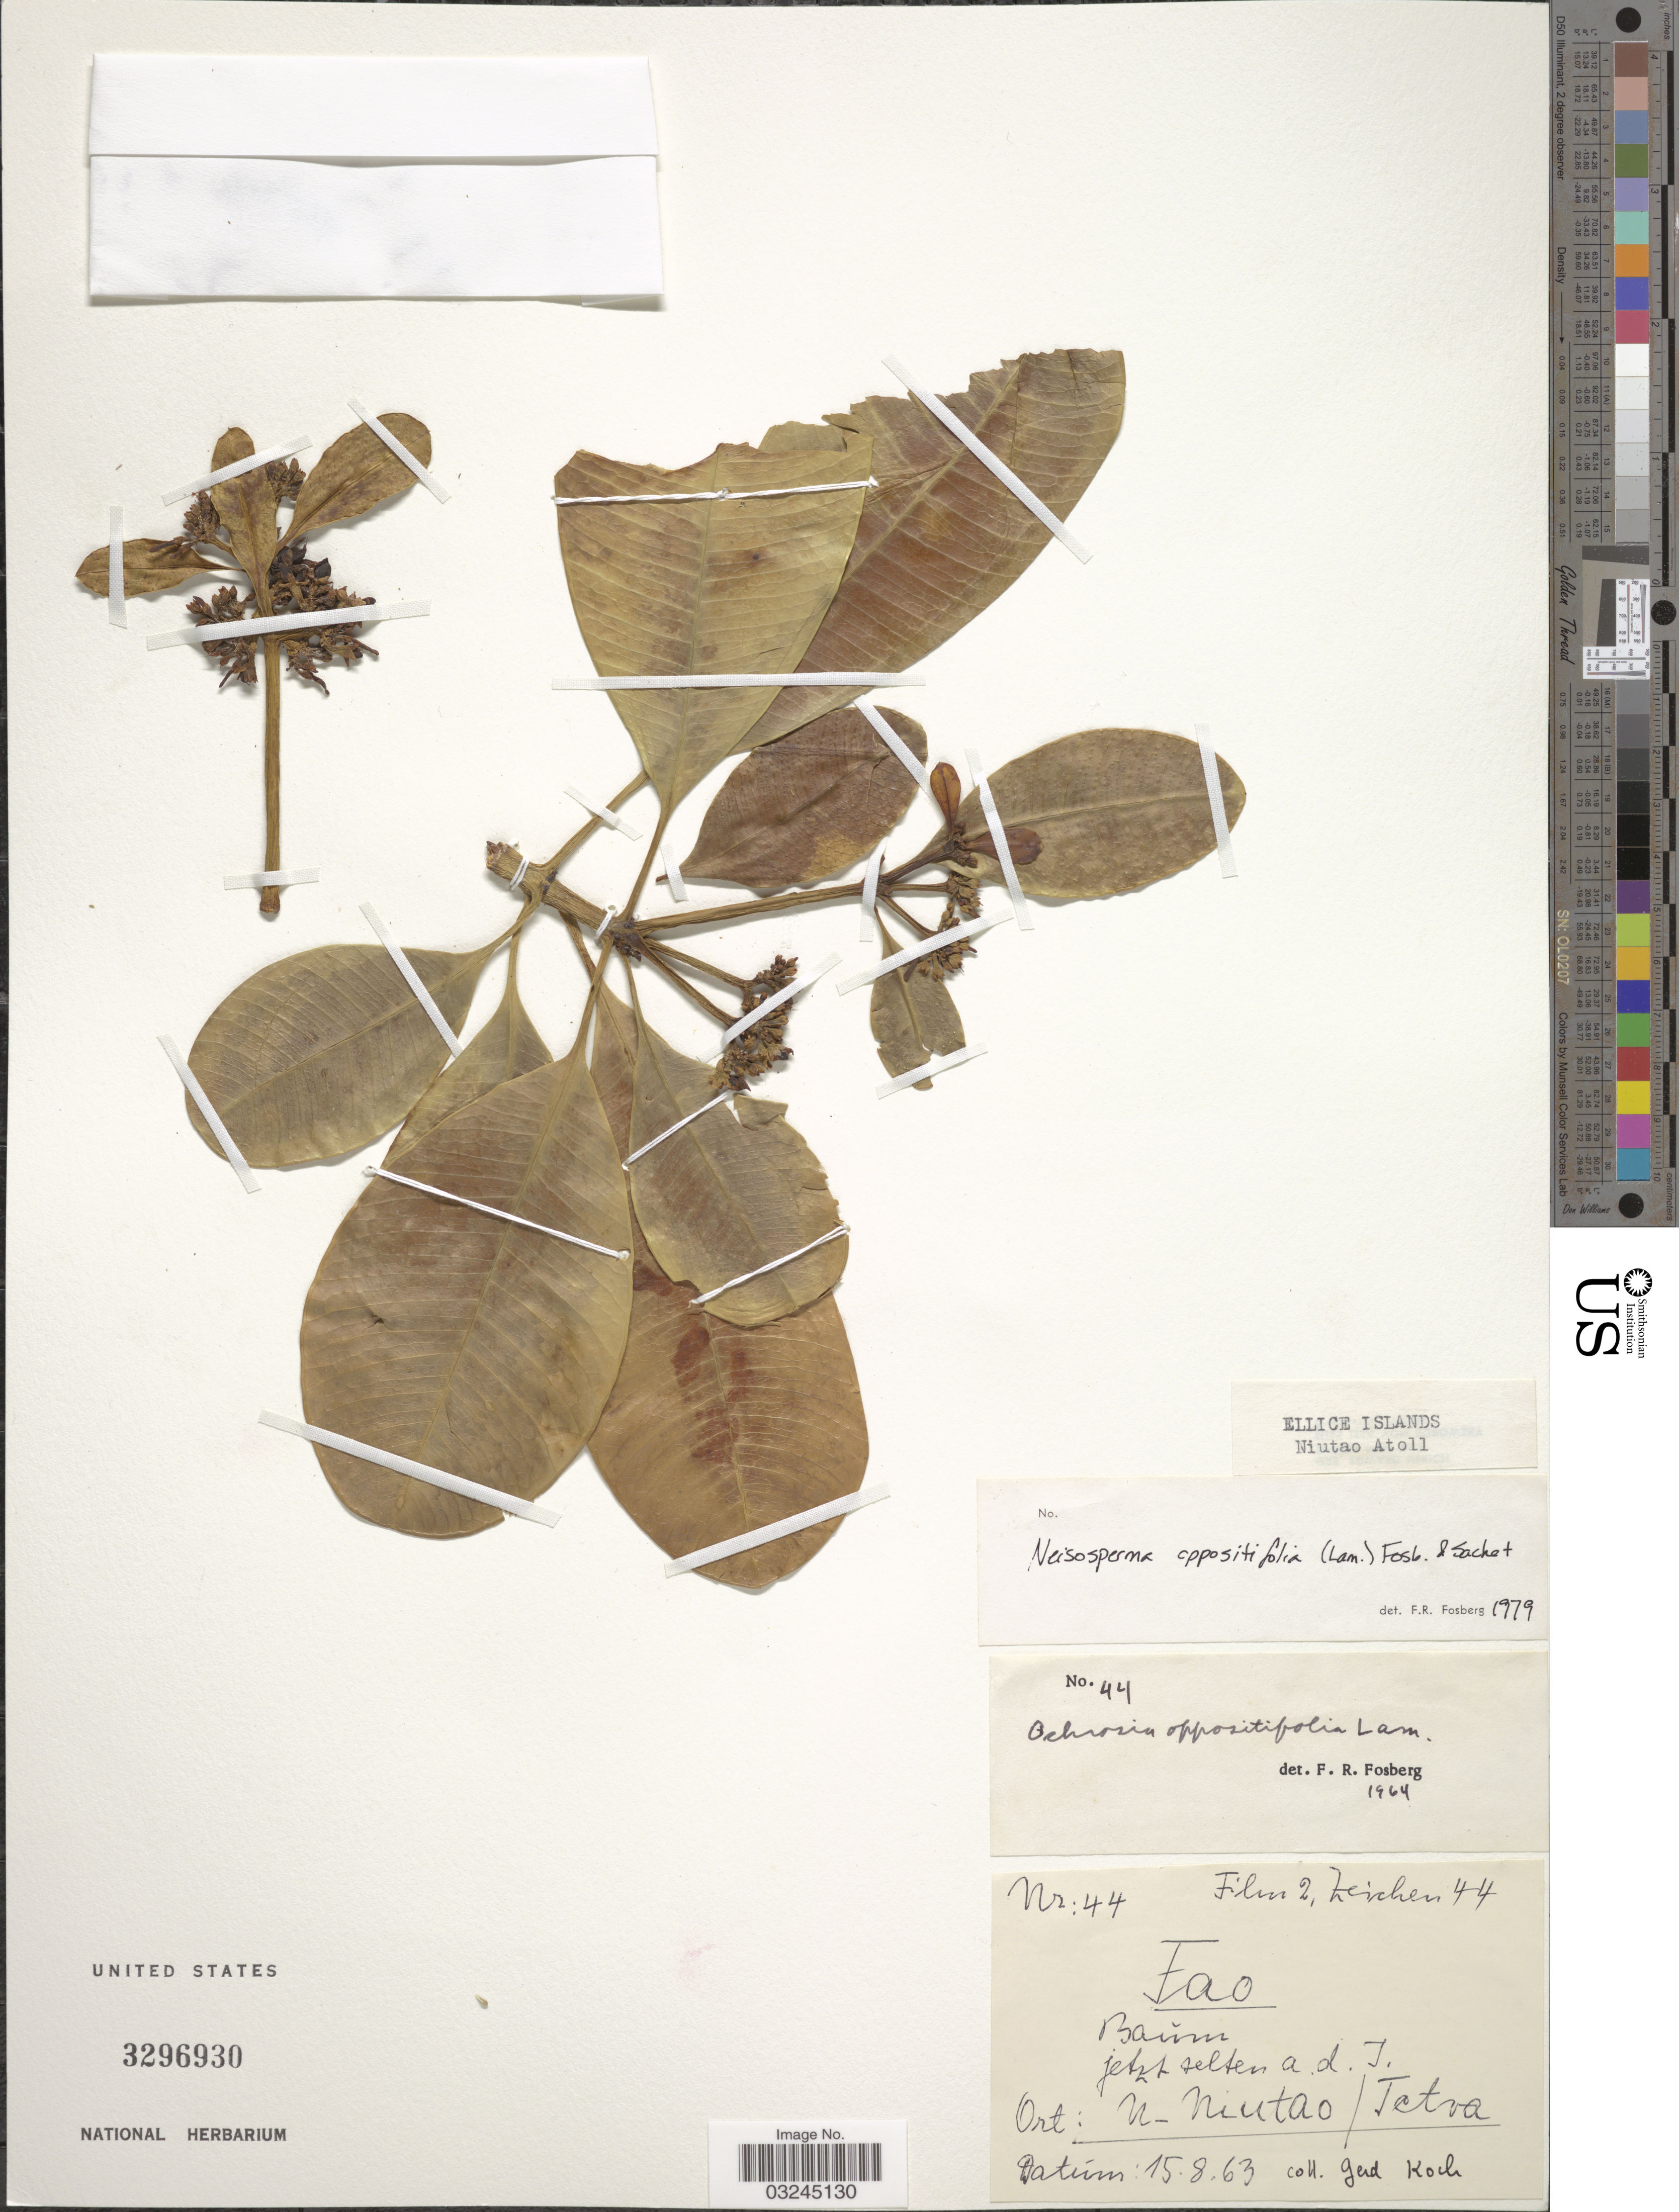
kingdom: Plantae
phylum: Tracheophyta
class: Magnoliopsida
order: Gentianales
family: Apocynaceae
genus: Ochrosia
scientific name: Ochrosia oppositifolia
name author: (Lam.) K. Schum.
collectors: G. Koch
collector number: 44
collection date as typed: Transcribed d/m/y: 15/8/63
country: Tuvalu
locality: Eilice Islands. Niutao Atoll. Tetoa [interpreted] [unsure placement]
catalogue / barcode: US 3296930